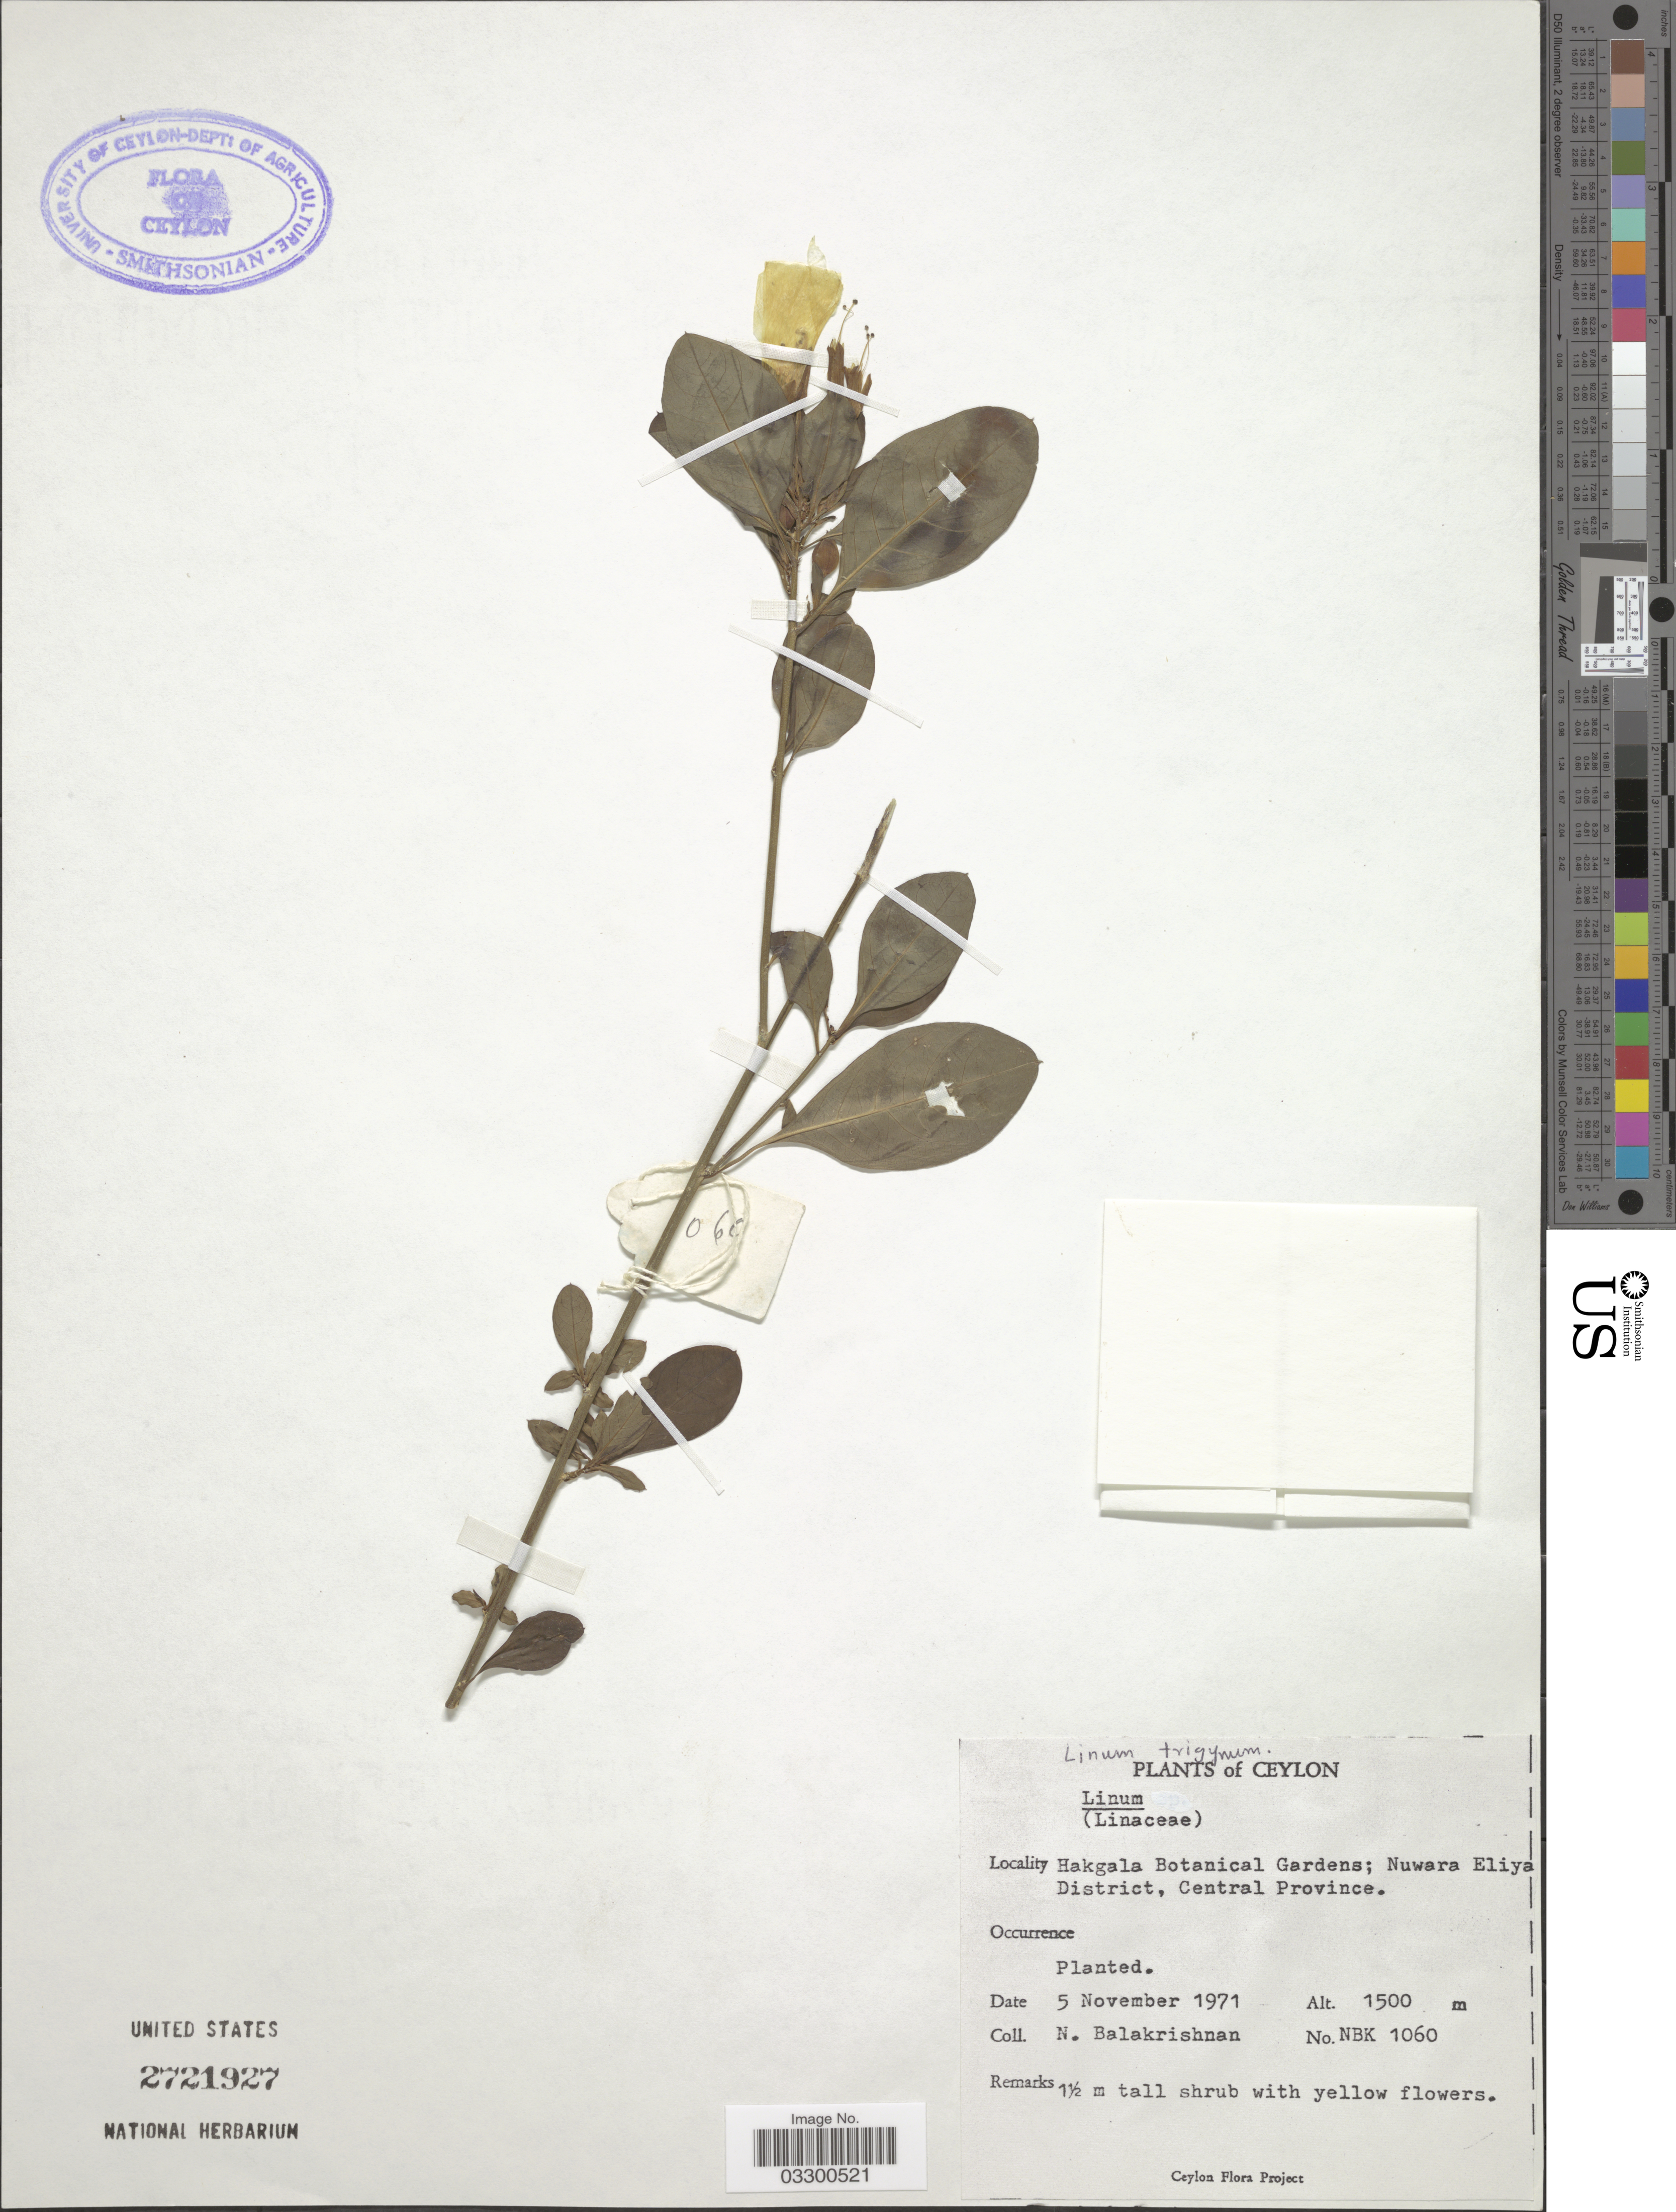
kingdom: Plantae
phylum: Tracheophyta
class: Magnoliopsida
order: Malpighiales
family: Linaceae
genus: Linum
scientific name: Linum trigynum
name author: L.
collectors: N. Balakrishnan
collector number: NBK1060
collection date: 1971-11-05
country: Sri Lanka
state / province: Central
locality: Ceylon. Hakgala Botanical Gardens; Nuwara Eliya District.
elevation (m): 1500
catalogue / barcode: US 2721927